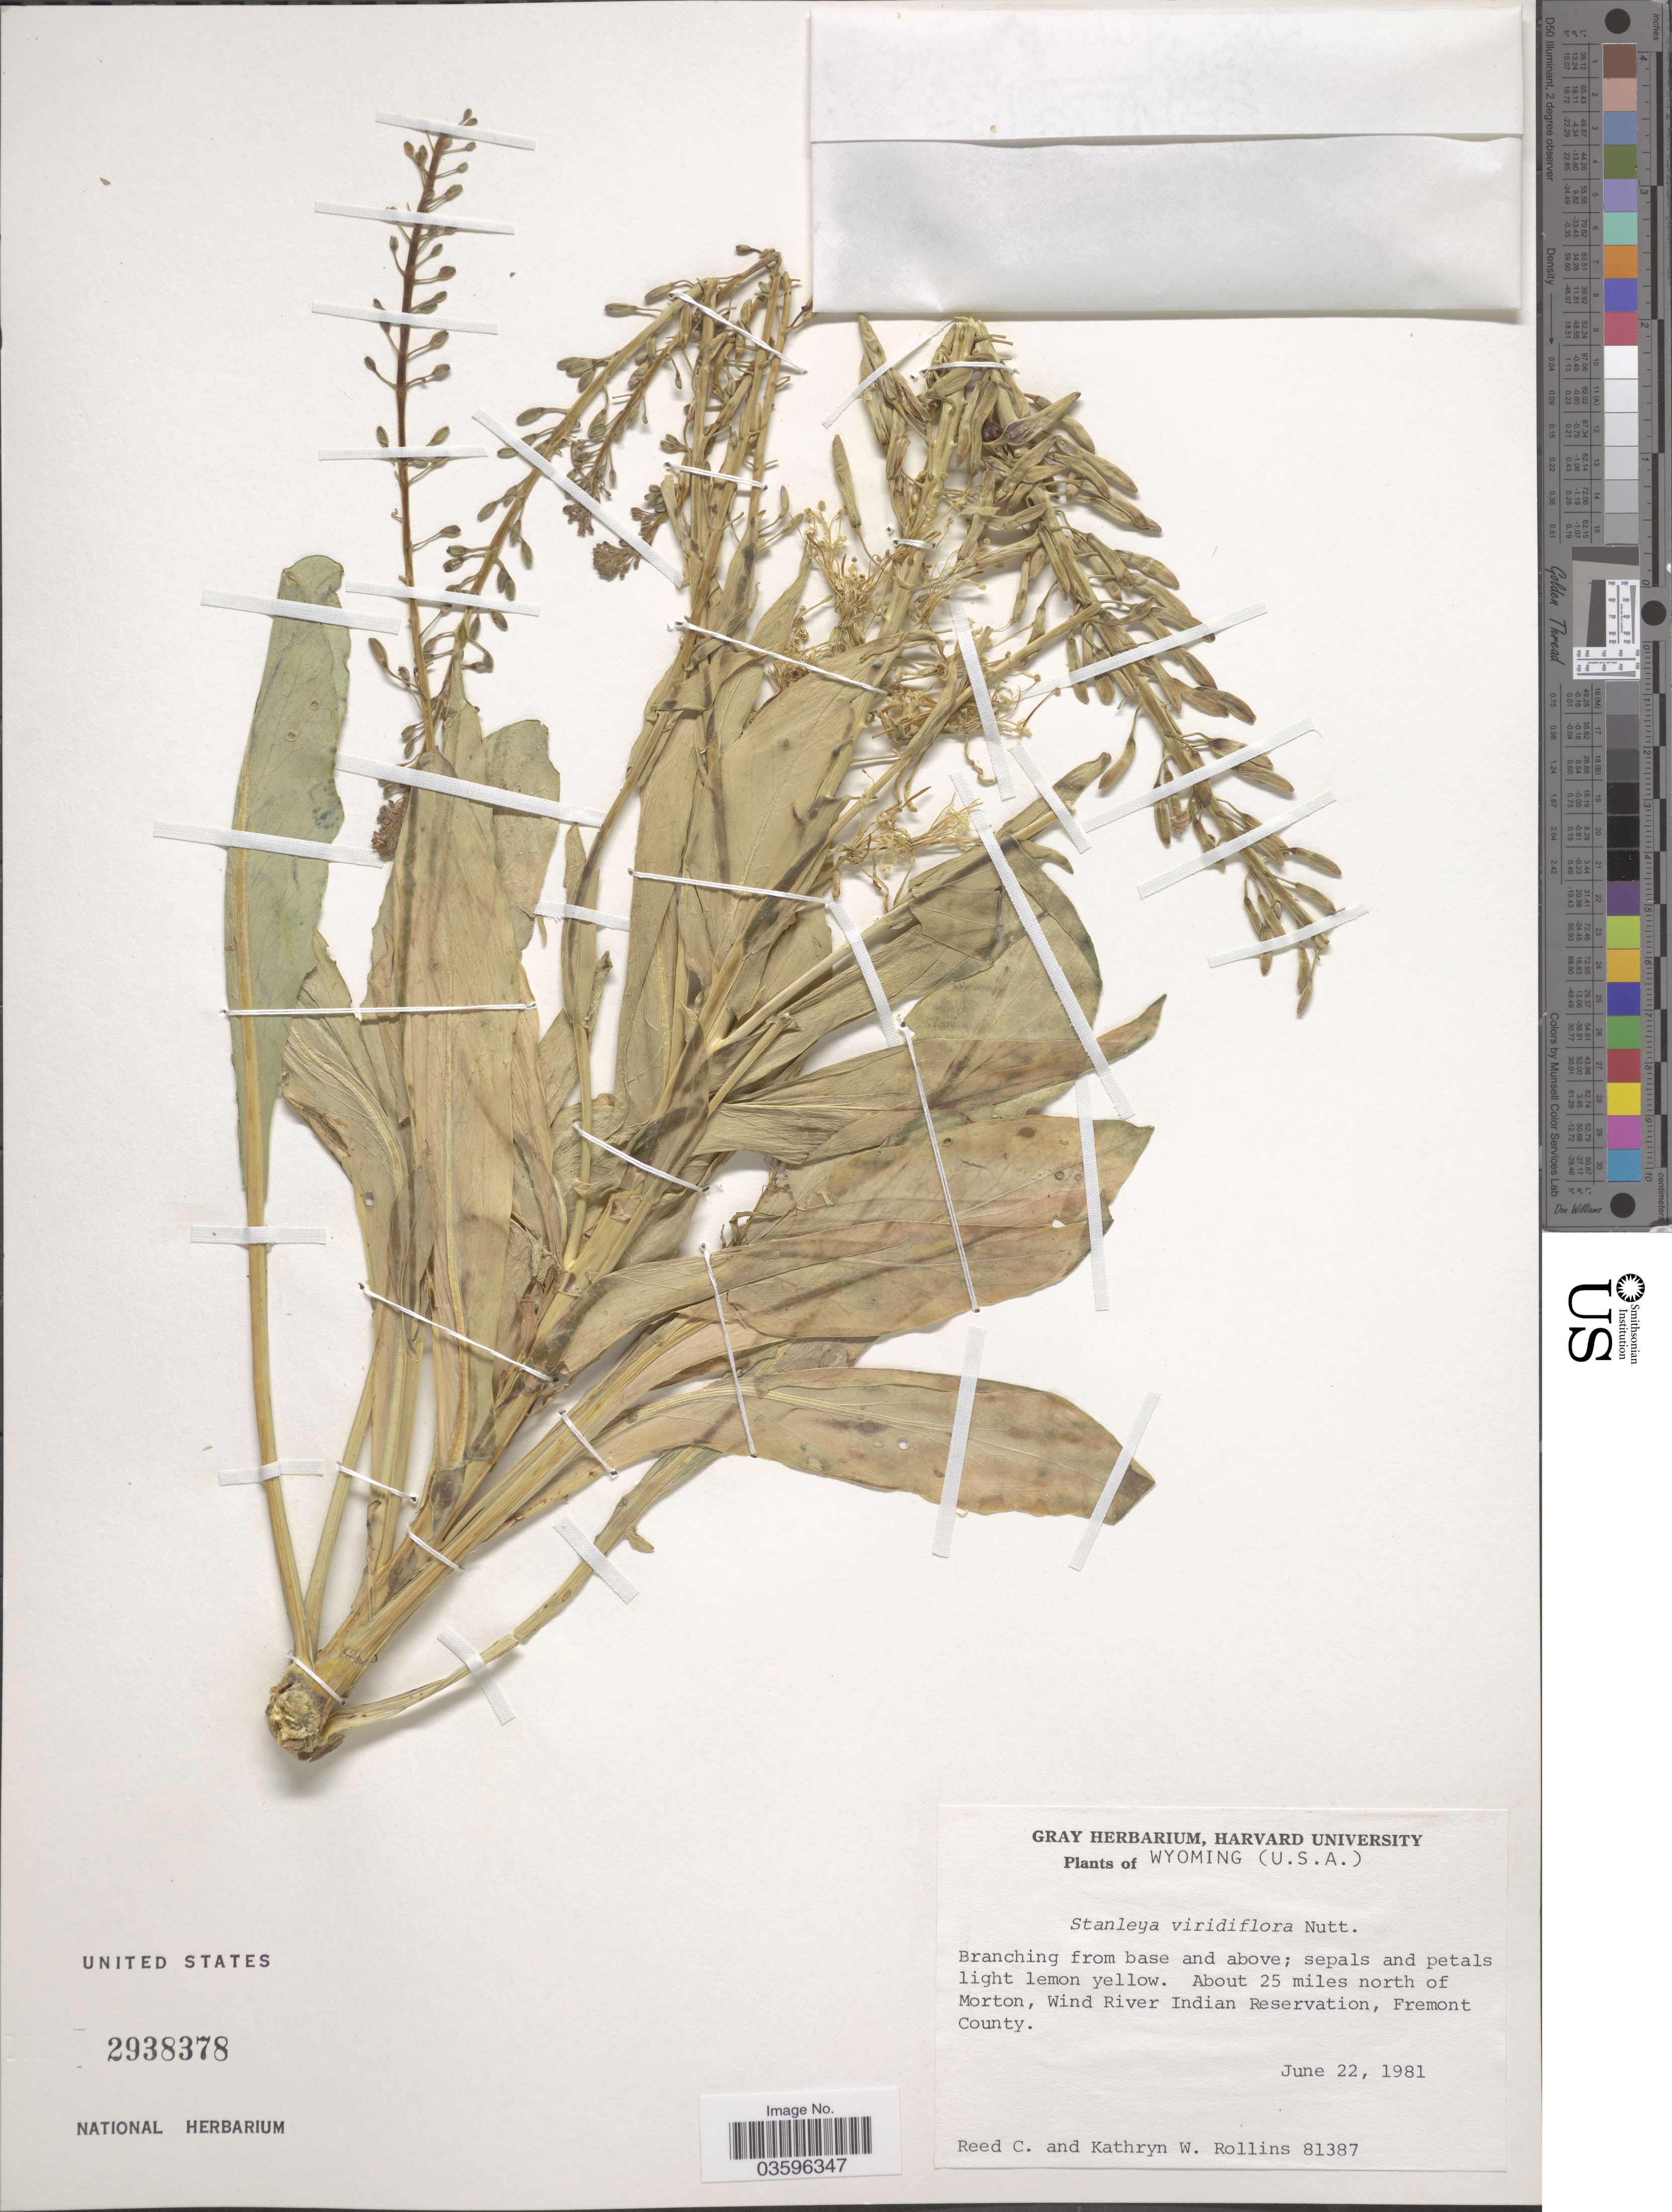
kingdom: Plantae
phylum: Tracheophyta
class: Magnoliopsida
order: Brassicales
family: Brassicaceae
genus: Stanleya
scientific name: Stanleya viridiflora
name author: Nutt.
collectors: R. C. Rollins & K. W. Rollins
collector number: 81387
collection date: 1981-06-22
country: United States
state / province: Wyoming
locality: About 25 miles north of Morton, Wind River Indian Reservation, Fremont County.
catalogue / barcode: US 2938378